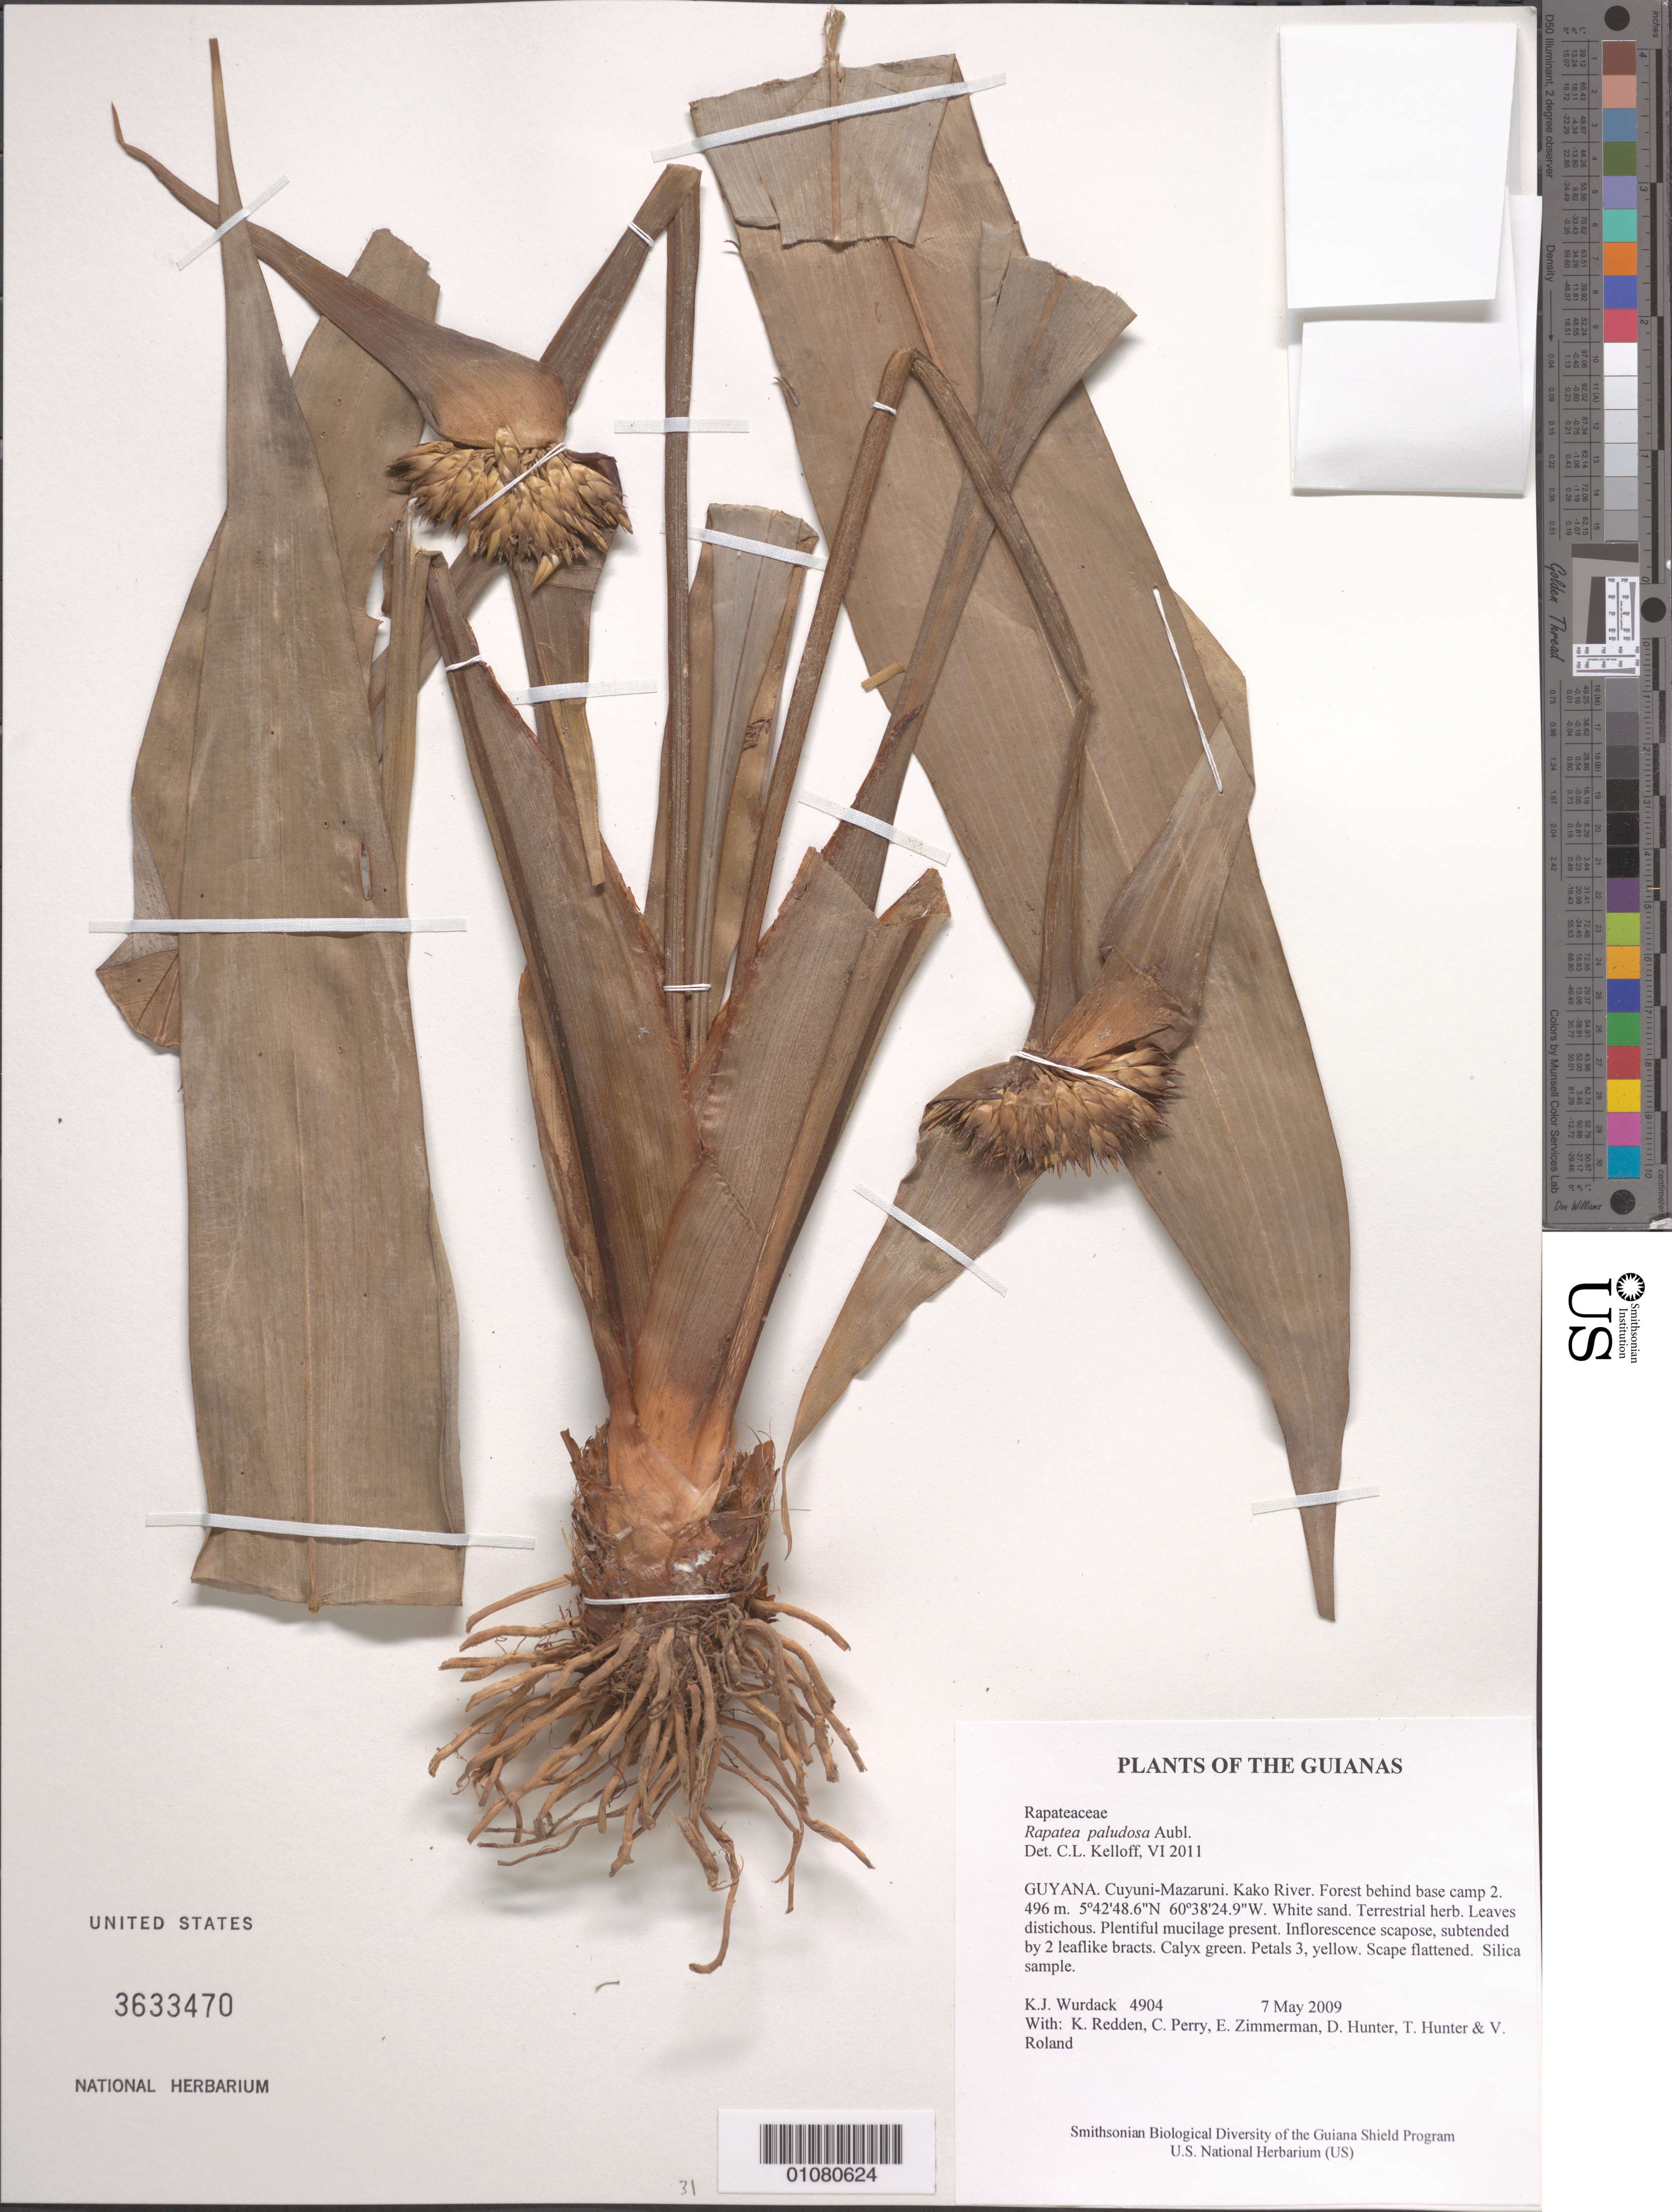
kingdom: Plantae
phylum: Tracheophyta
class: Liliopsida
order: Poales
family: Rapateaceae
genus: Rapatea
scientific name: Rapatea paludosa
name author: Aubl.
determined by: Kelloff, Carol L., (US), Smithsonian Institution - National Museum of Natural History (UNITED STATES)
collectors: K. Wurdack, K. M. Redden, C. Perry, E. Zimmerman, D. Hunter, T. Hunter & V. Roland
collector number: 4904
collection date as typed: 7 May 2009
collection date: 2009-05-07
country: Guyana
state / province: Cuyuni-Mazaruni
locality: Kako River. Forest behind base camp 2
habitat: White sand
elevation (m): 496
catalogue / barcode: US 3633470